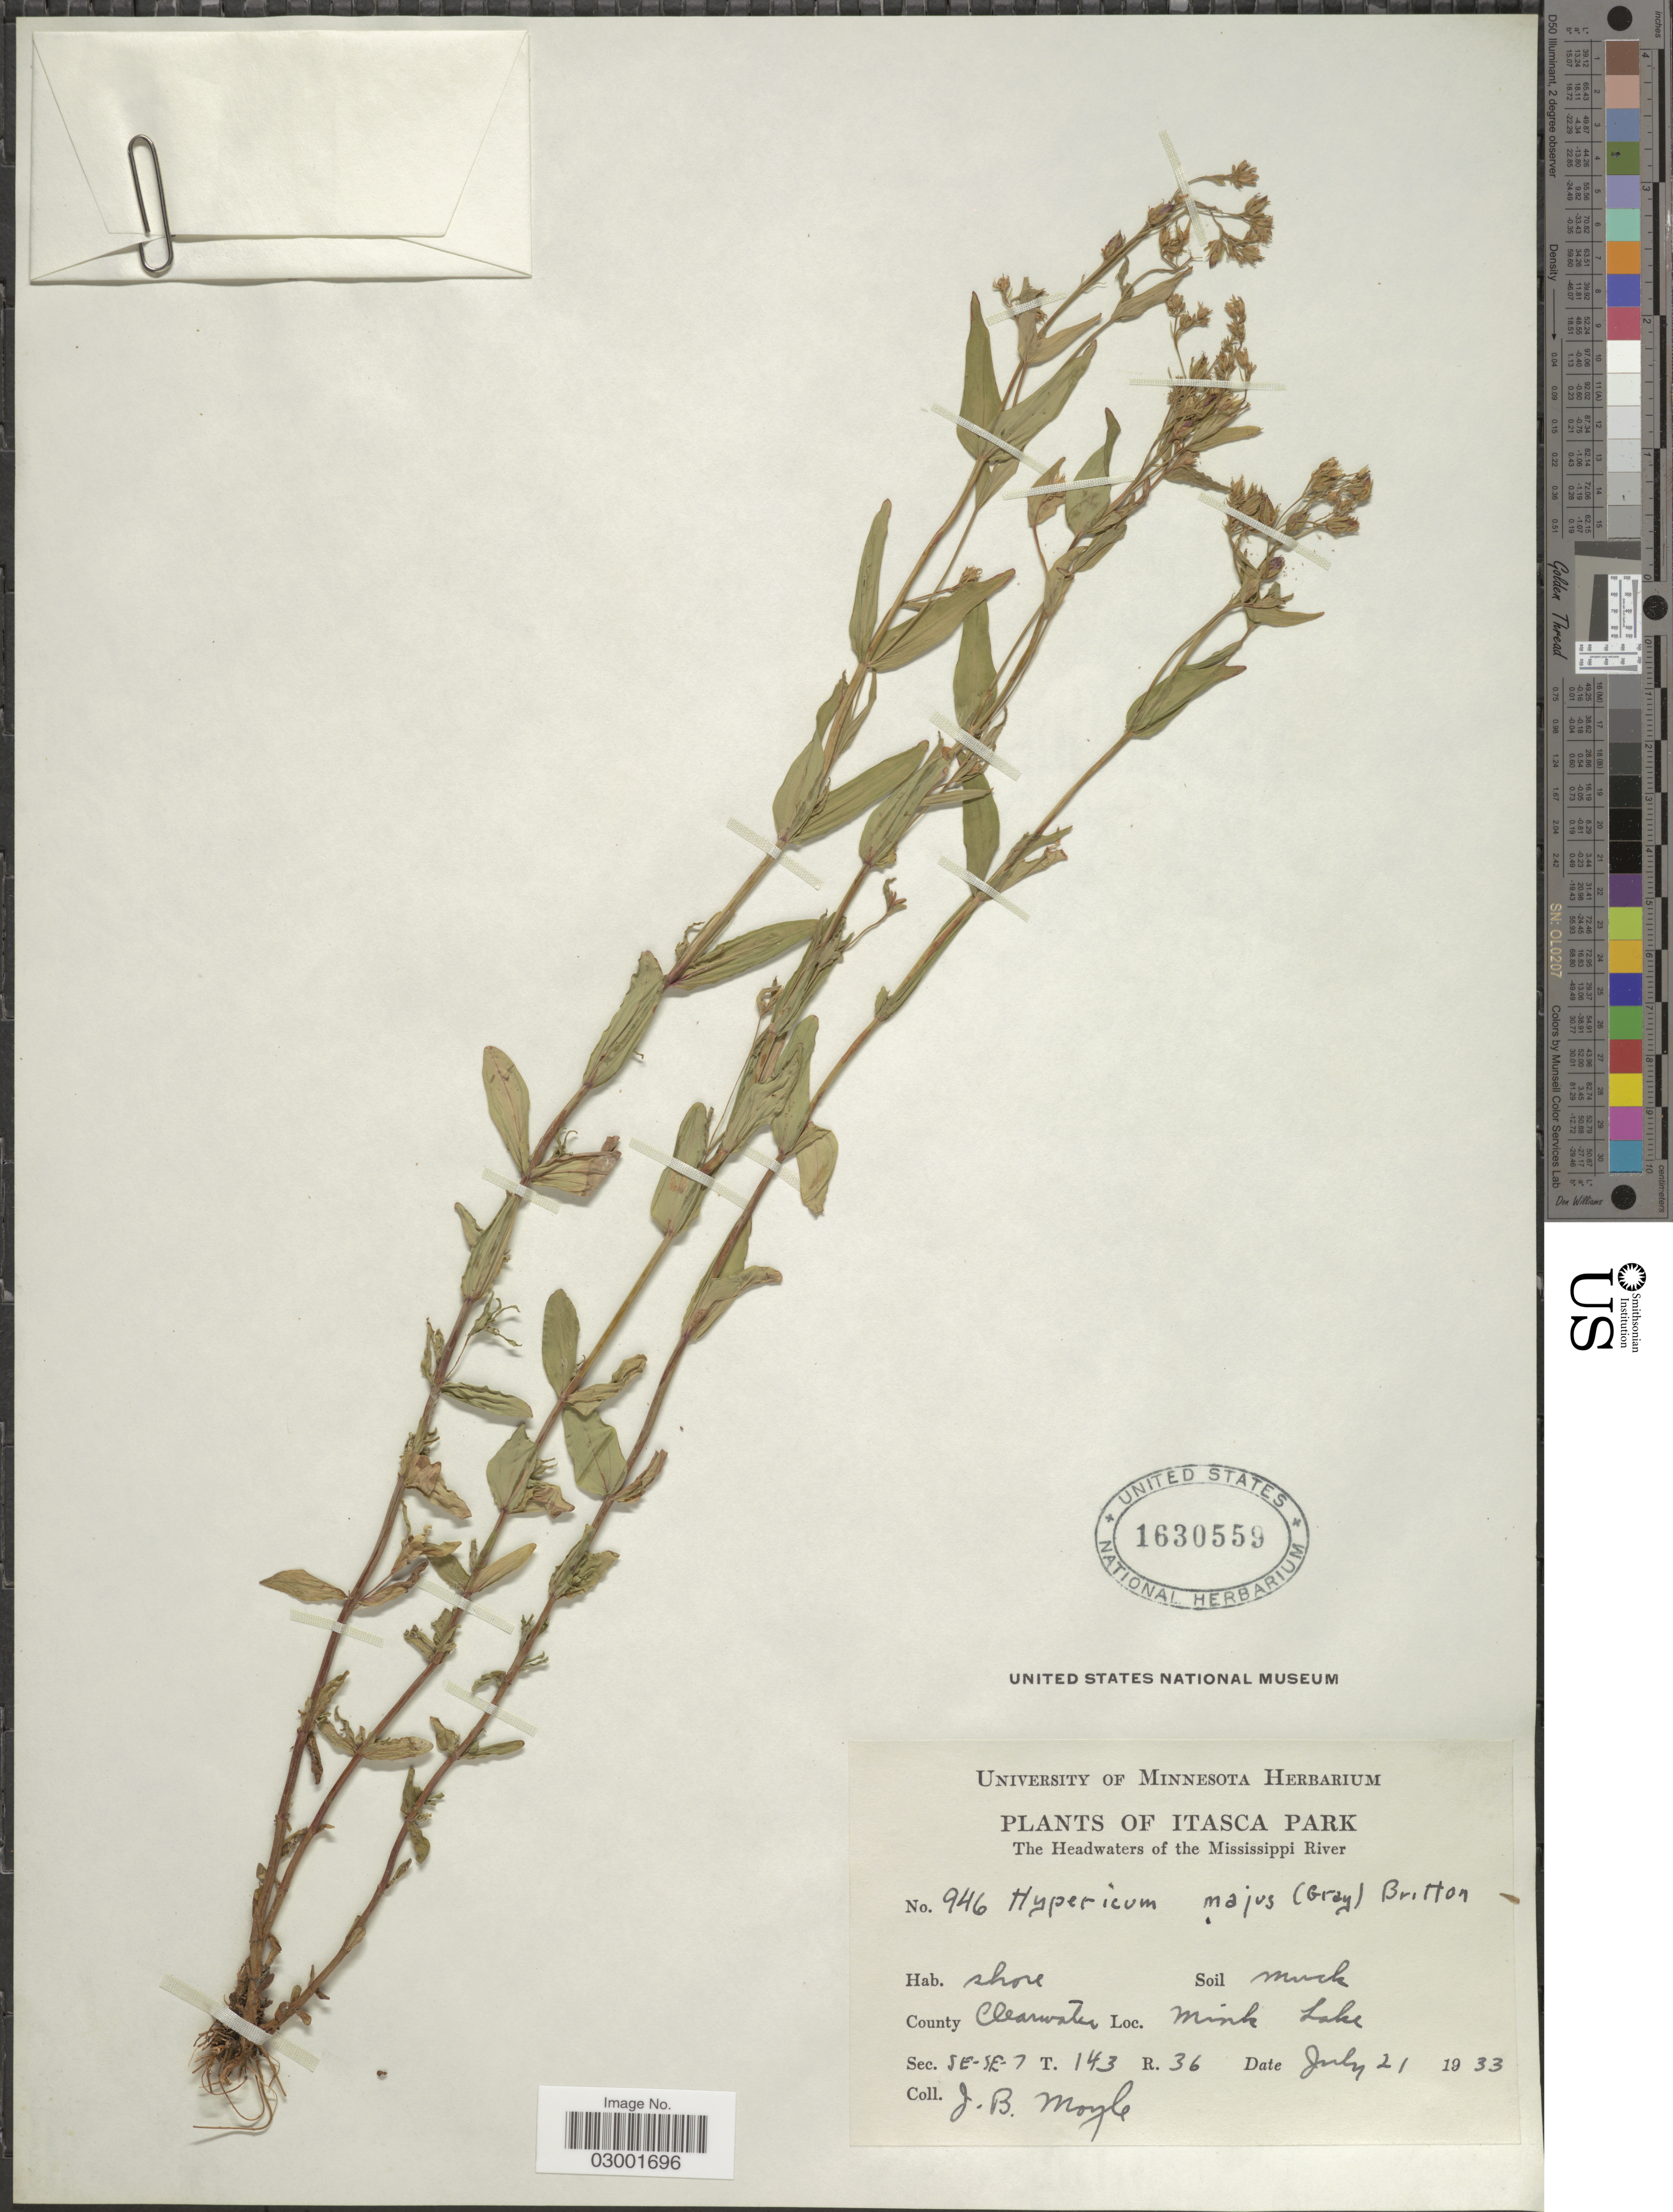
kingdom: Plantae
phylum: Tracheophyta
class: Magnoliopsida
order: Malpighiales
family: Hypericaceae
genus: Hypericum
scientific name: Hypericum majus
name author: (A. Gray) Britton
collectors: J. Moyle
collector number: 946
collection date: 1933-07-21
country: United States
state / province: Minnesota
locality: Itasca Park. The Headwaters of the Mississippi River. County Clearwater. Mink Lake. Sec. SE-SE-7 T. 143 R. 36.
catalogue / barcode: US 1630559